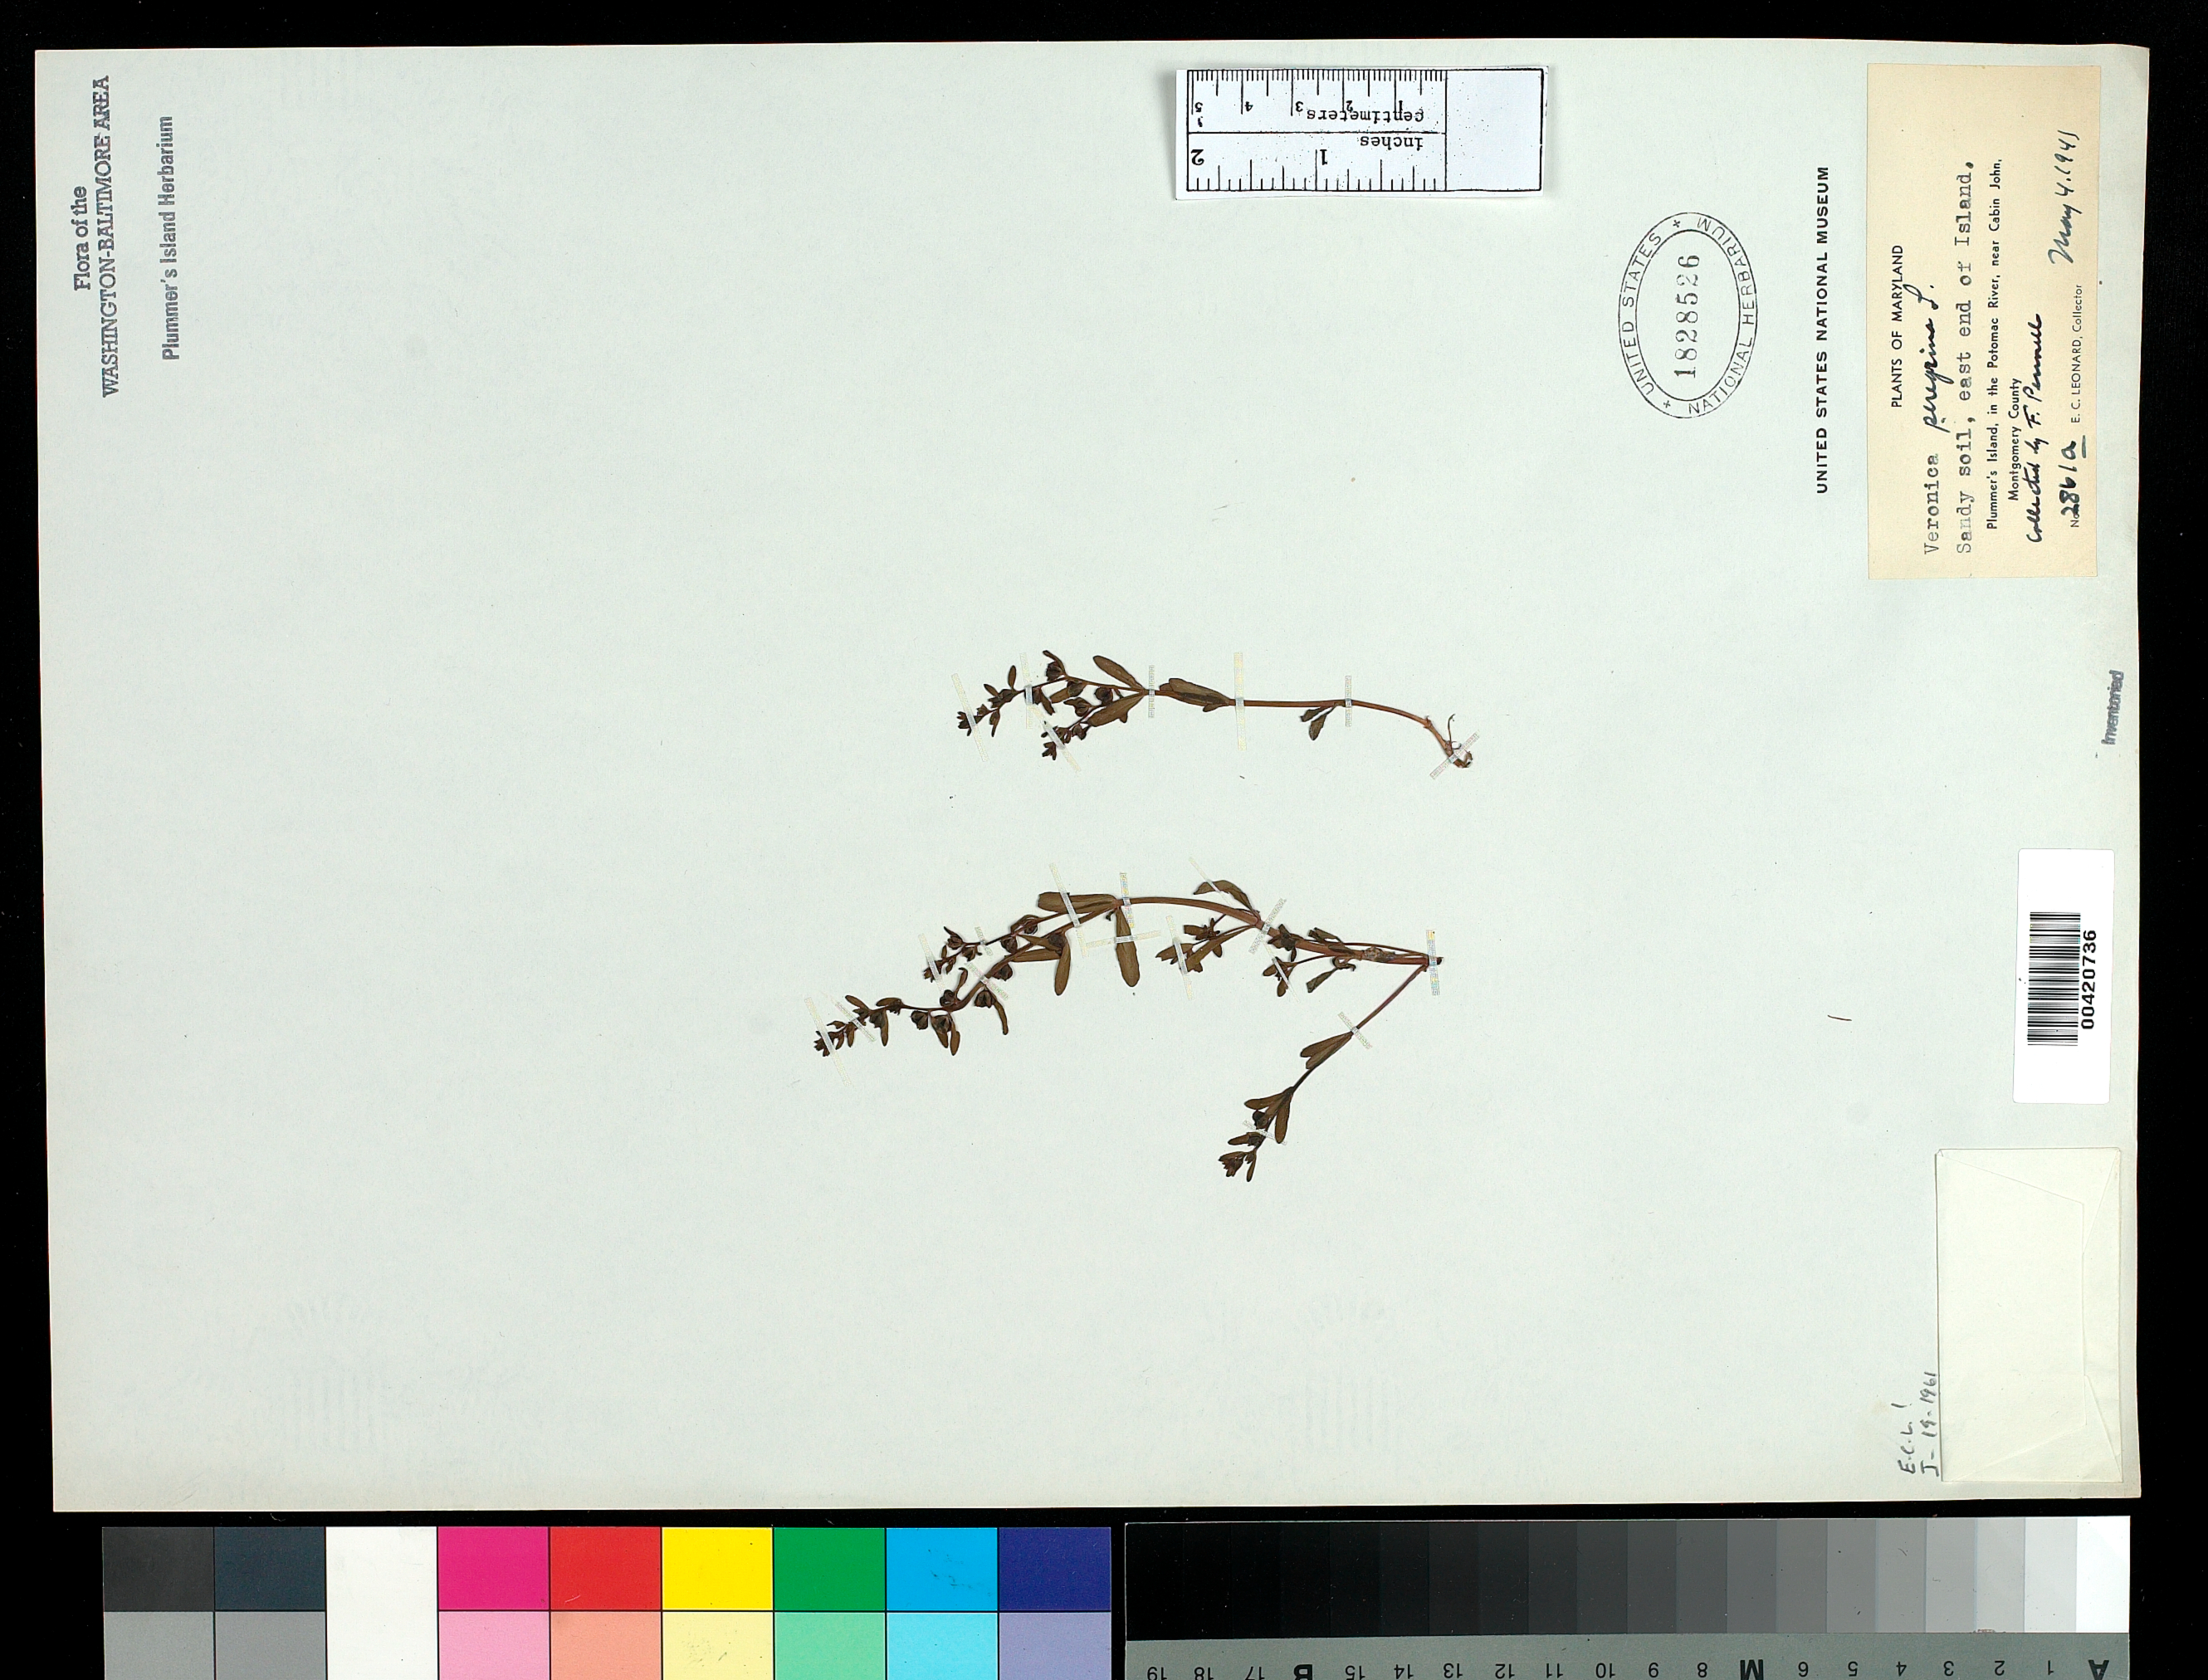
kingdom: Plantae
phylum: Tracheophyta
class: Magnoliopsida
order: Lamiales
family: Plantaginaceae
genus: Veronica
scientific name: Veronica peregrina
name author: L.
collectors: F. W. Pennell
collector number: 2861A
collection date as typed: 04 Jun 1941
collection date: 1941-06-04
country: United States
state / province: Maryland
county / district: Montgomery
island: Plummers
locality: Plummers Island; east end of Island C. & O. Canal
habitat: Sandy soil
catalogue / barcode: US 1828526